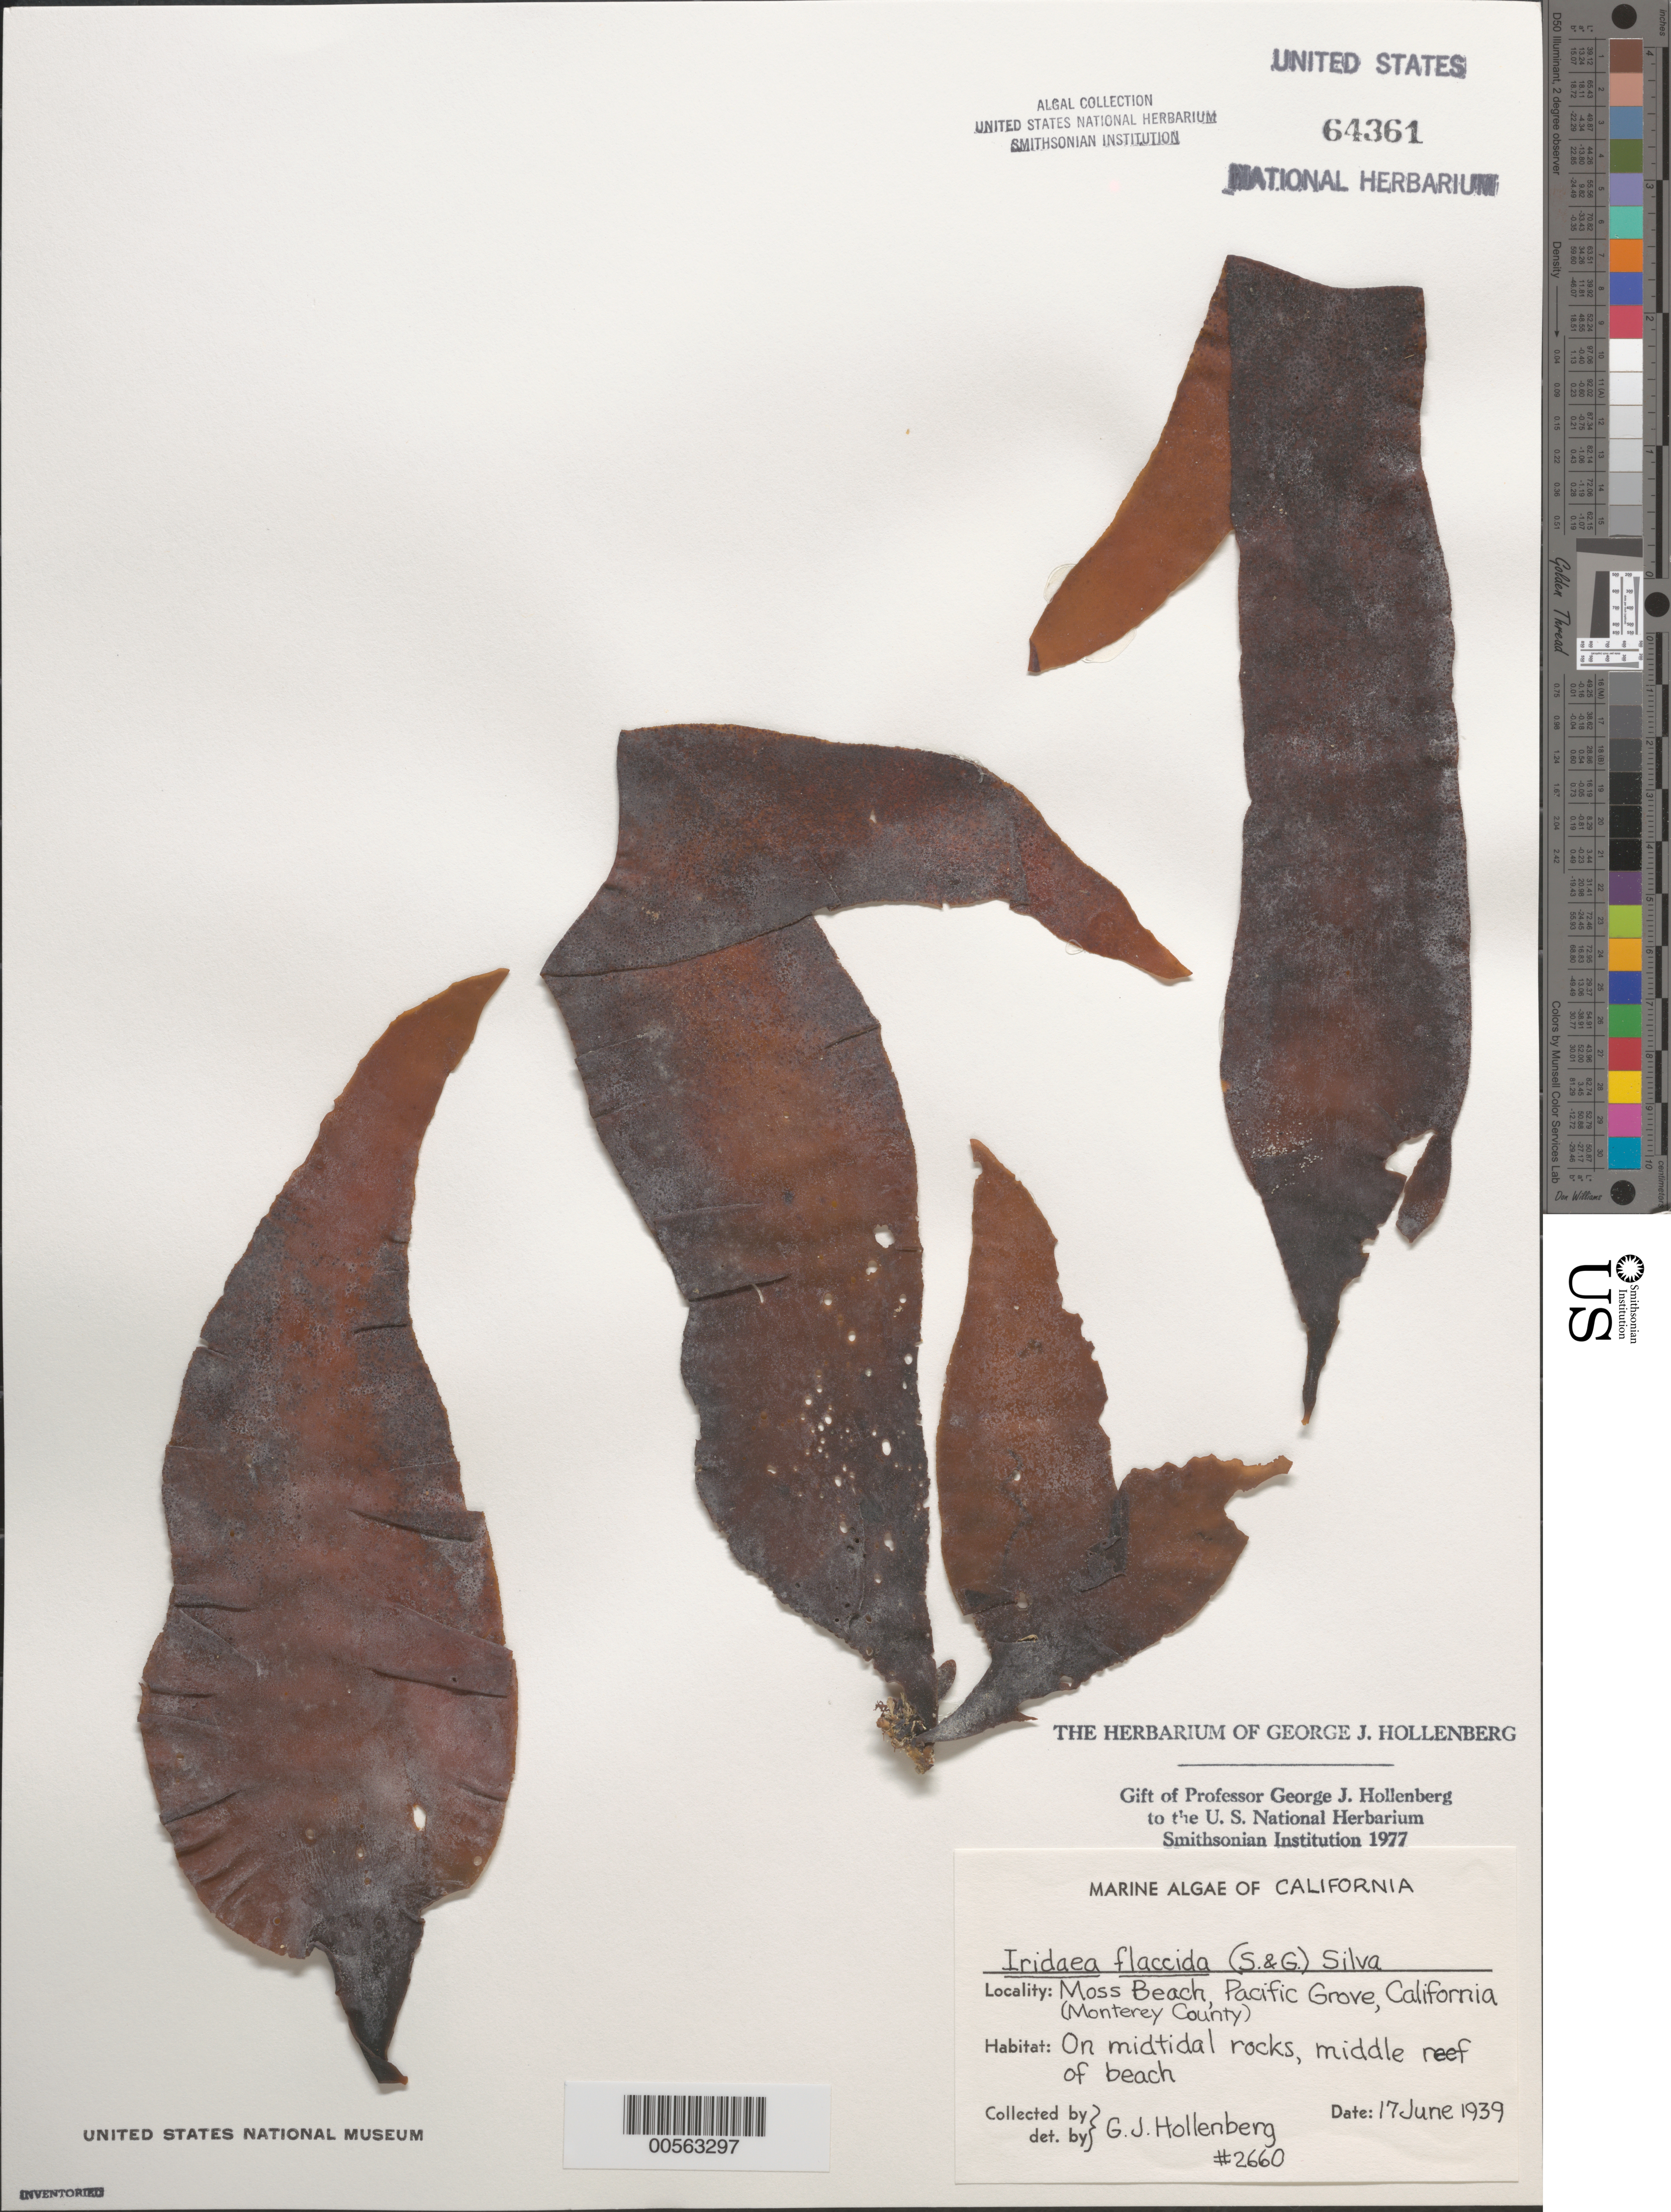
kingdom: Plantae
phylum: Rhodophyta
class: Florideophyceae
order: Gigartinales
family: Gigartinaceae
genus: Mazzaella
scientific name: Mazzaella flaccida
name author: (Setchell & N.L. Gardner) Fredericq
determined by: Algae name updating Project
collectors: G. Hollenberg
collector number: GJH 2660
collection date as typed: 17 Jun 1939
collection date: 1939-06-17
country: United States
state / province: California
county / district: Monterey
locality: Middle reef of Moss Beach, Pacific Grove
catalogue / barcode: US 64361